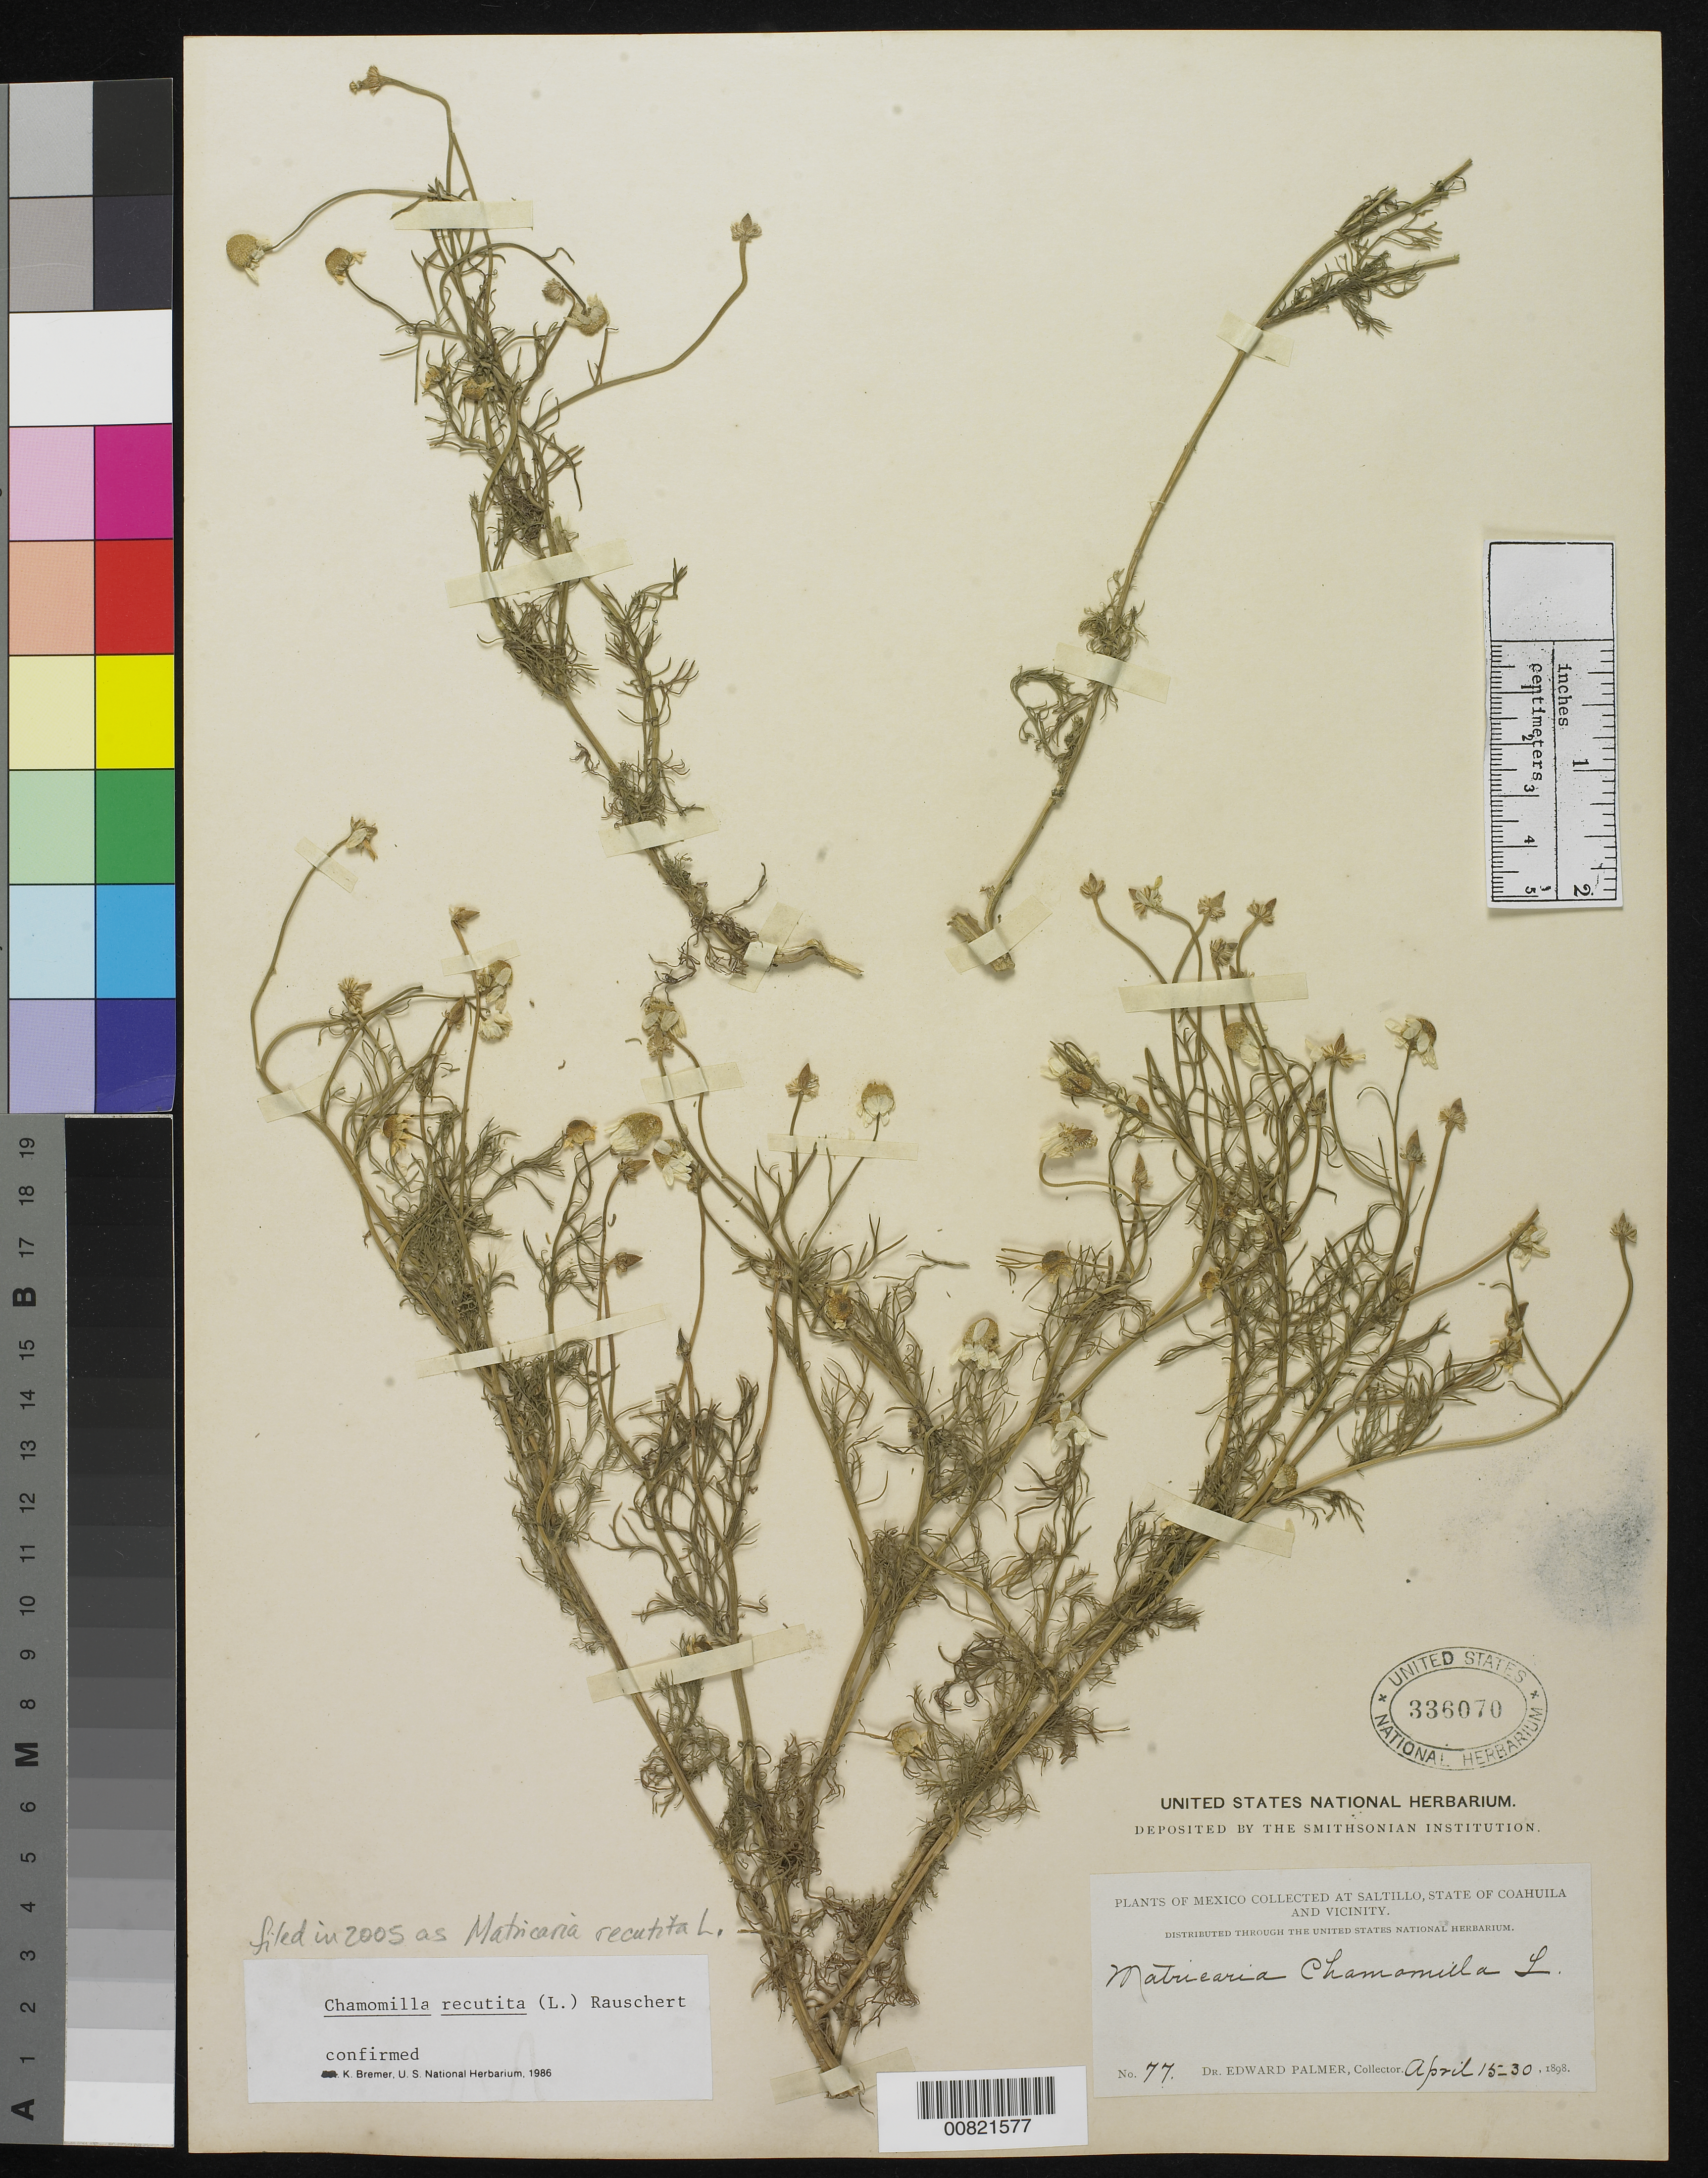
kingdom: Plantae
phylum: Tracheophyta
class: Magnoliopsida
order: Asterales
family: Asteraceae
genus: Matricaria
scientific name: Matricaria recutita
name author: L.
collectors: E. Palmer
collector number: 77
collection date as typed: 15 Apr 1898 to 30 Apr 1898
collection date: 1898-04-15/1898-04-30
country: Mexico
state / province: Coahuila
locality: Saltillo, Coahuila and vicinity.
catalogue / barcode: US 336070